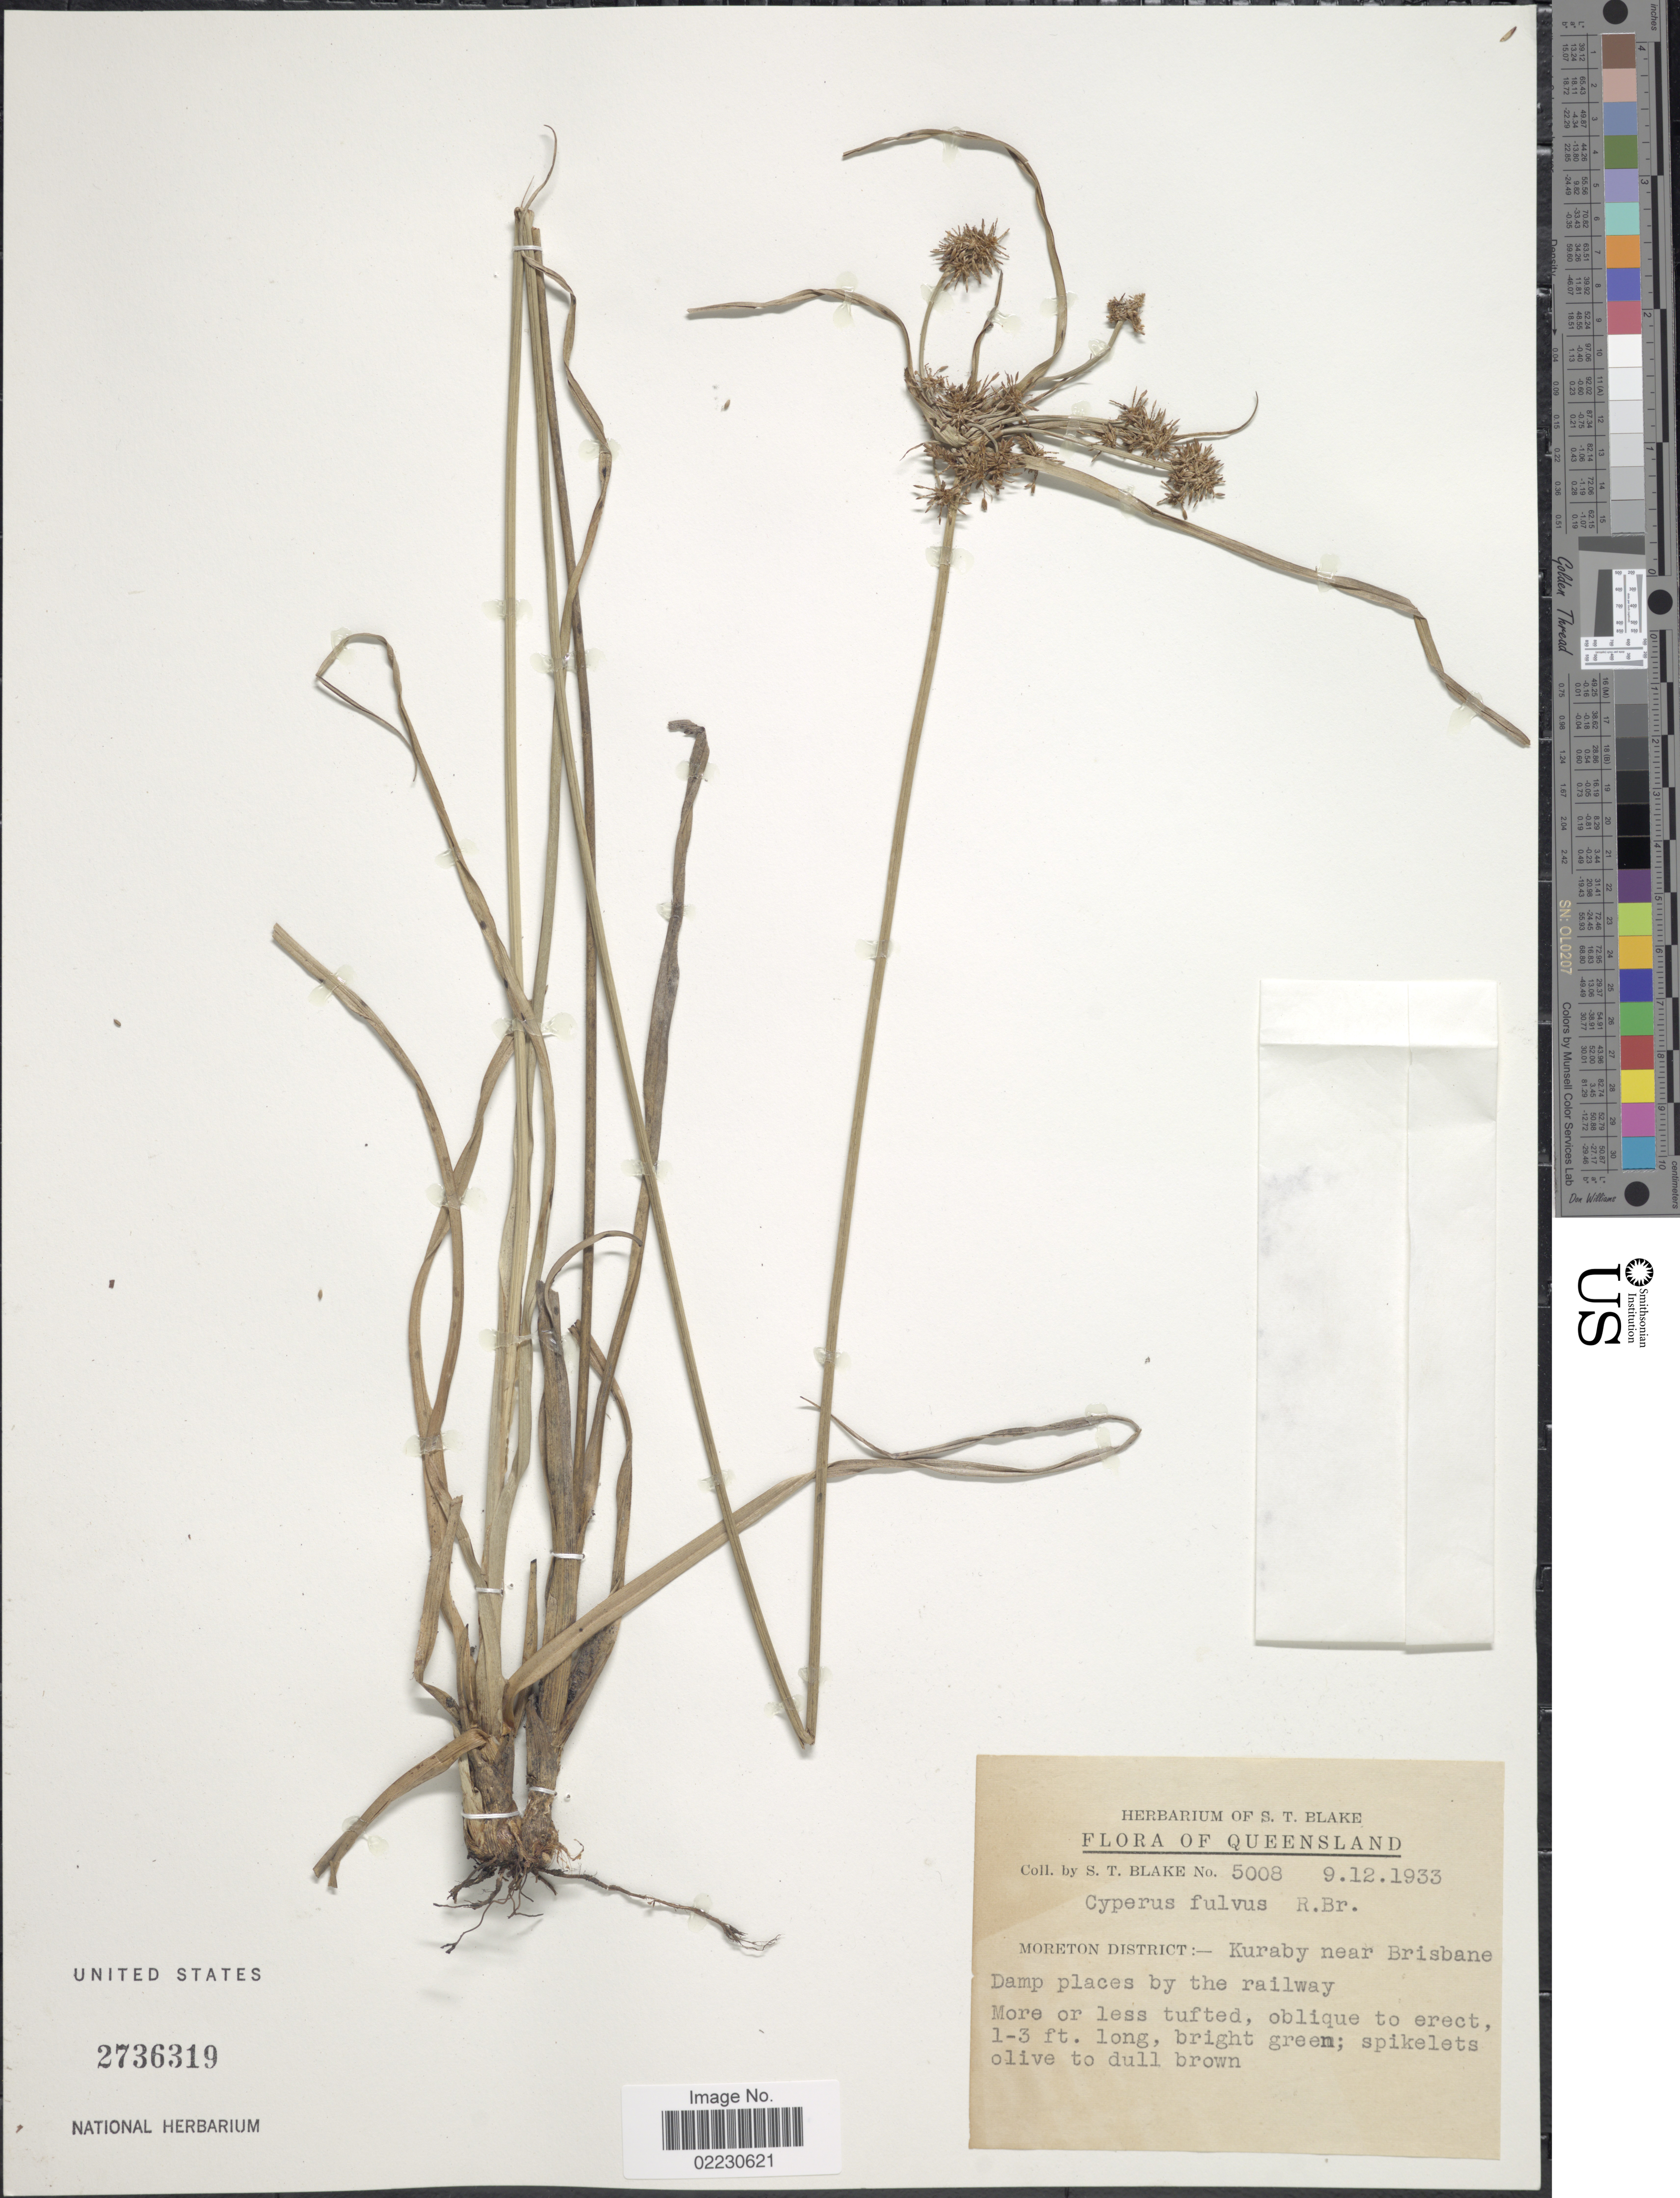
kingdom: Plantae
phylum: Tracheophyta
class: Liliopsida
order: Poales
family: Cyperaceae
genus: Cyperus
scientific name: Cyperus fulvus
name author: R. Br.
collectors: S. T. Blake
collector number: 5008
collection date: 1933-12-09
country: Australia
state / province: Queensland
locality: Moreton District:- Kuraby near Brisbane. Damp places by the railway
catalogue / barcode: US 2736319